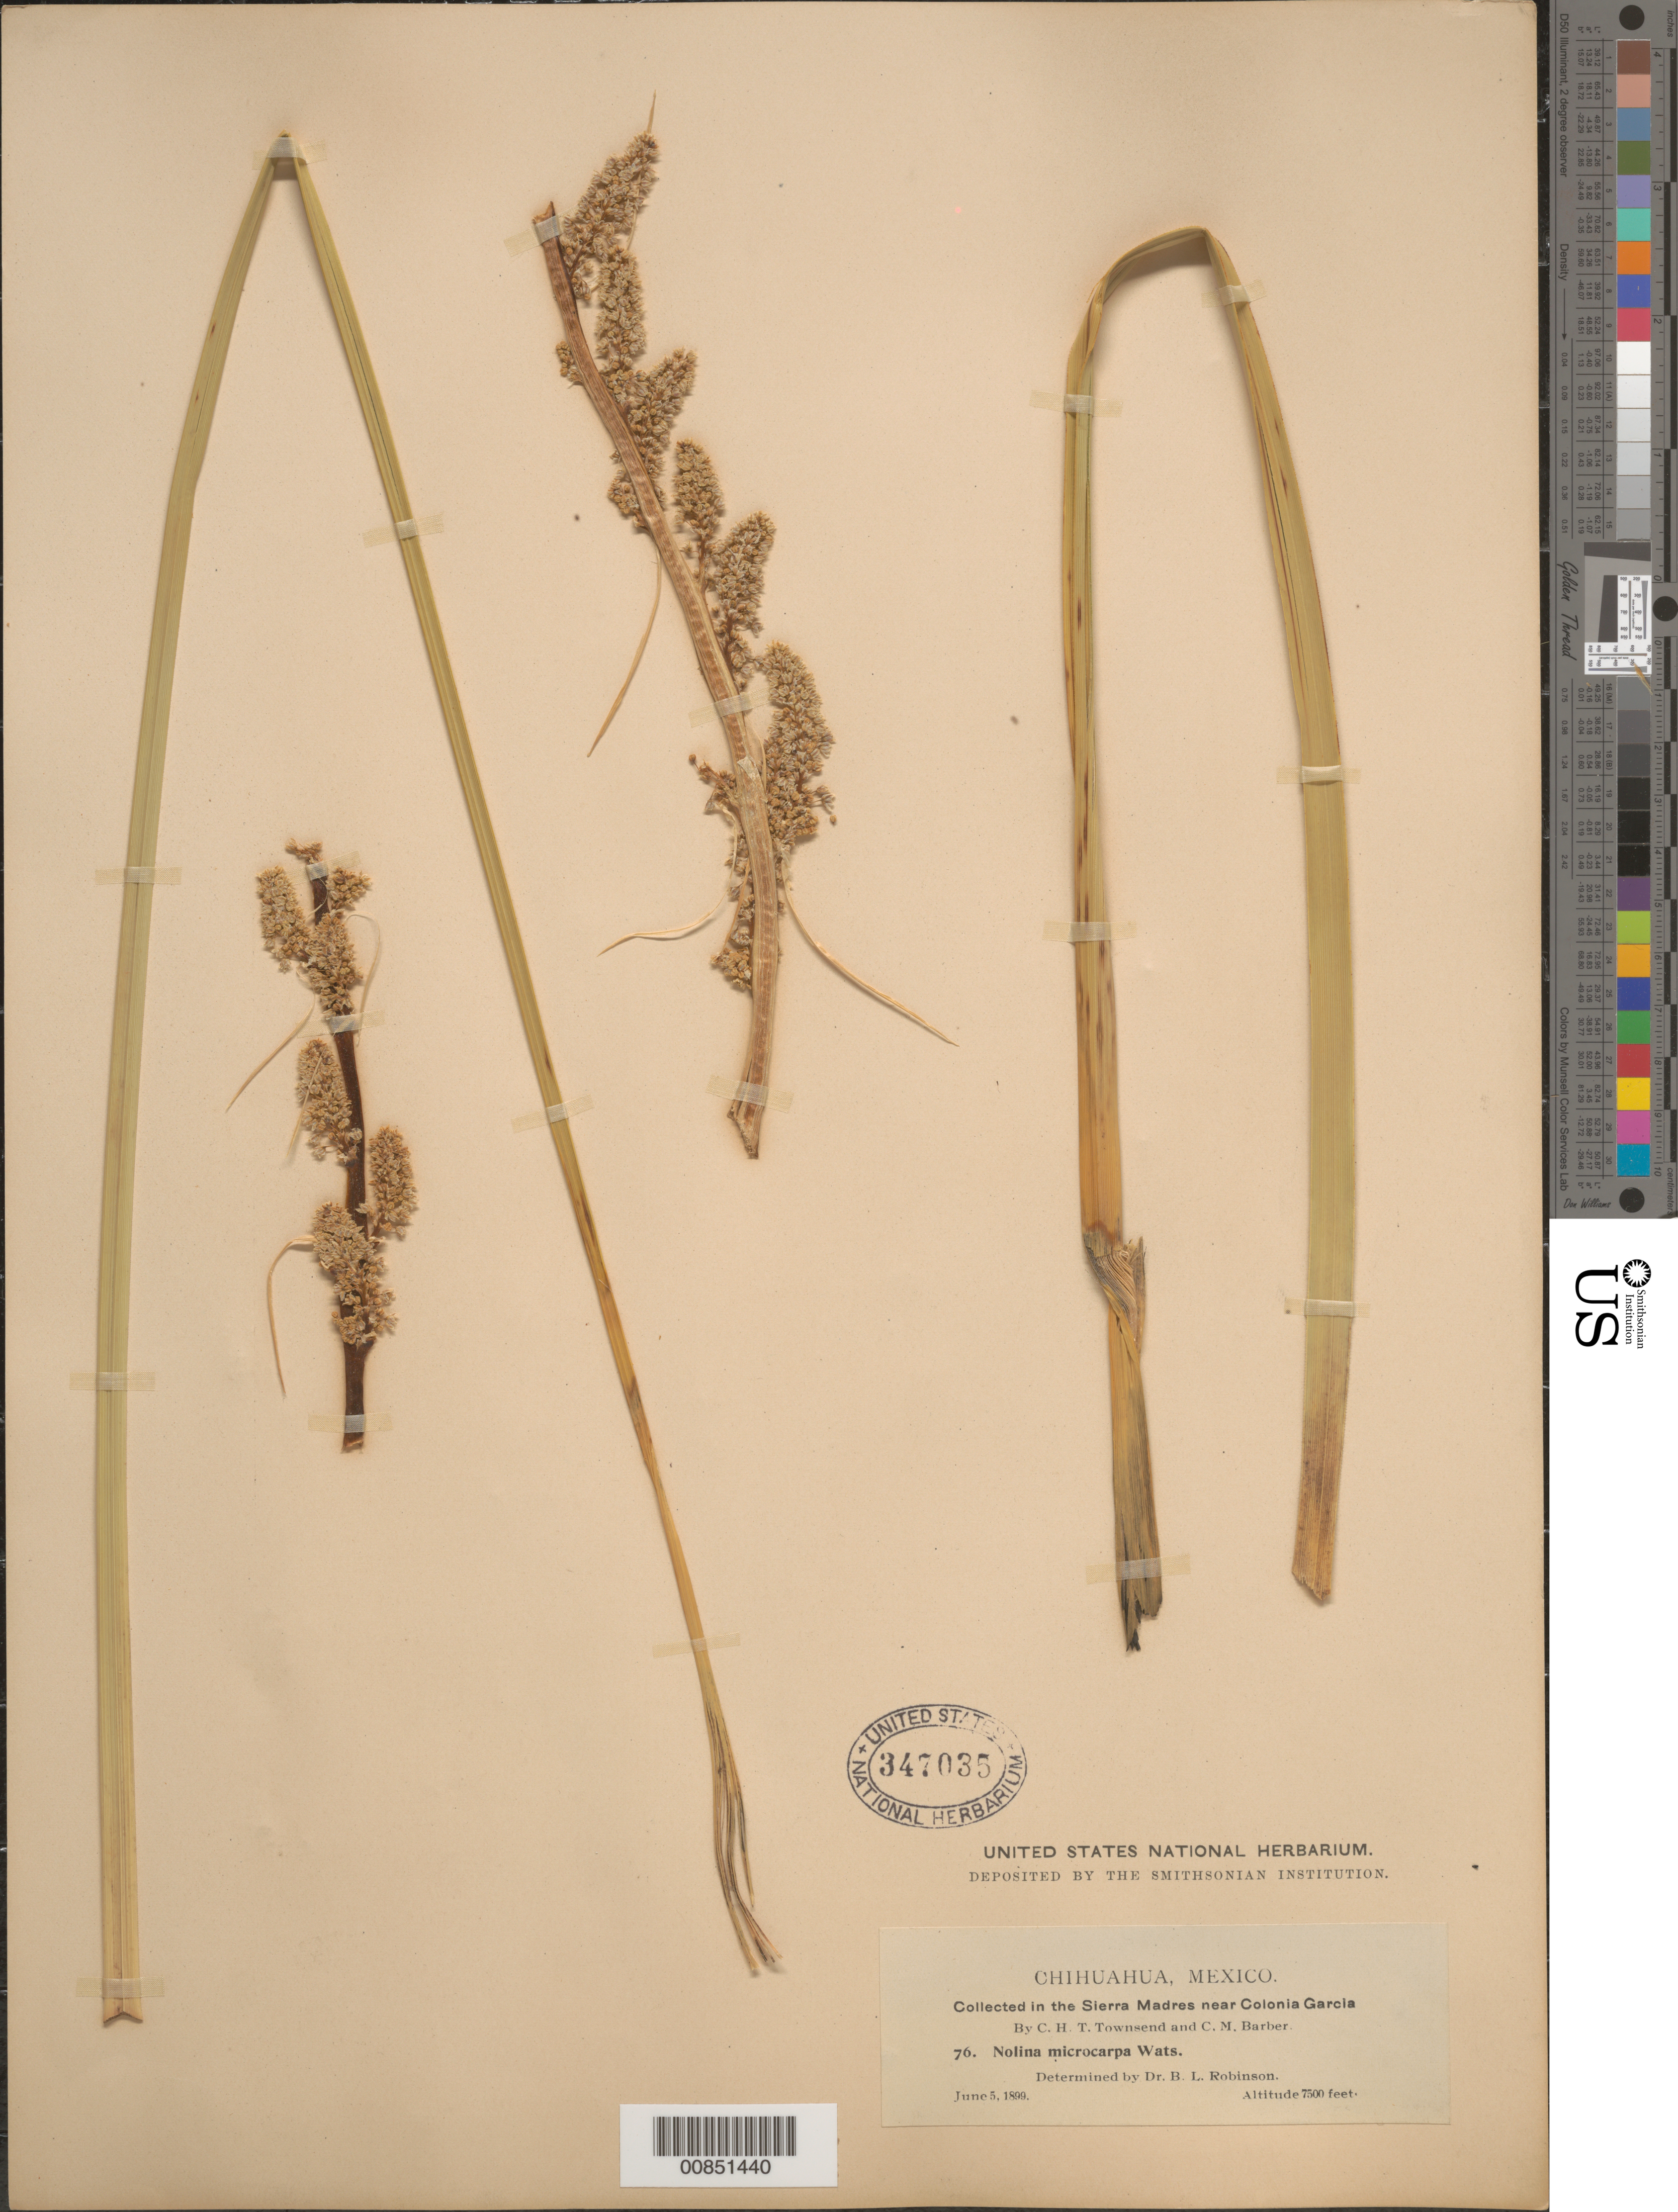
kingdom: Plantae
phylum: Tracheophyta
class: Liliopsida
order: Asparagales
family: Asparagaceae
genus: Nolina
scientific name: Nolina microcarpa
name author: S. Watson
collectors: C. H. T. Townsend & C. Barber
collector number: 76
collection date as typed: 05 Jun 1899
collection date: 1899-06-05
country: Mexico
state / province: Chihuahua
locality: Sierra Madre near Colonia García, Chihuahua.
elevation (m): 2286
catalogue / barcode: US 347035